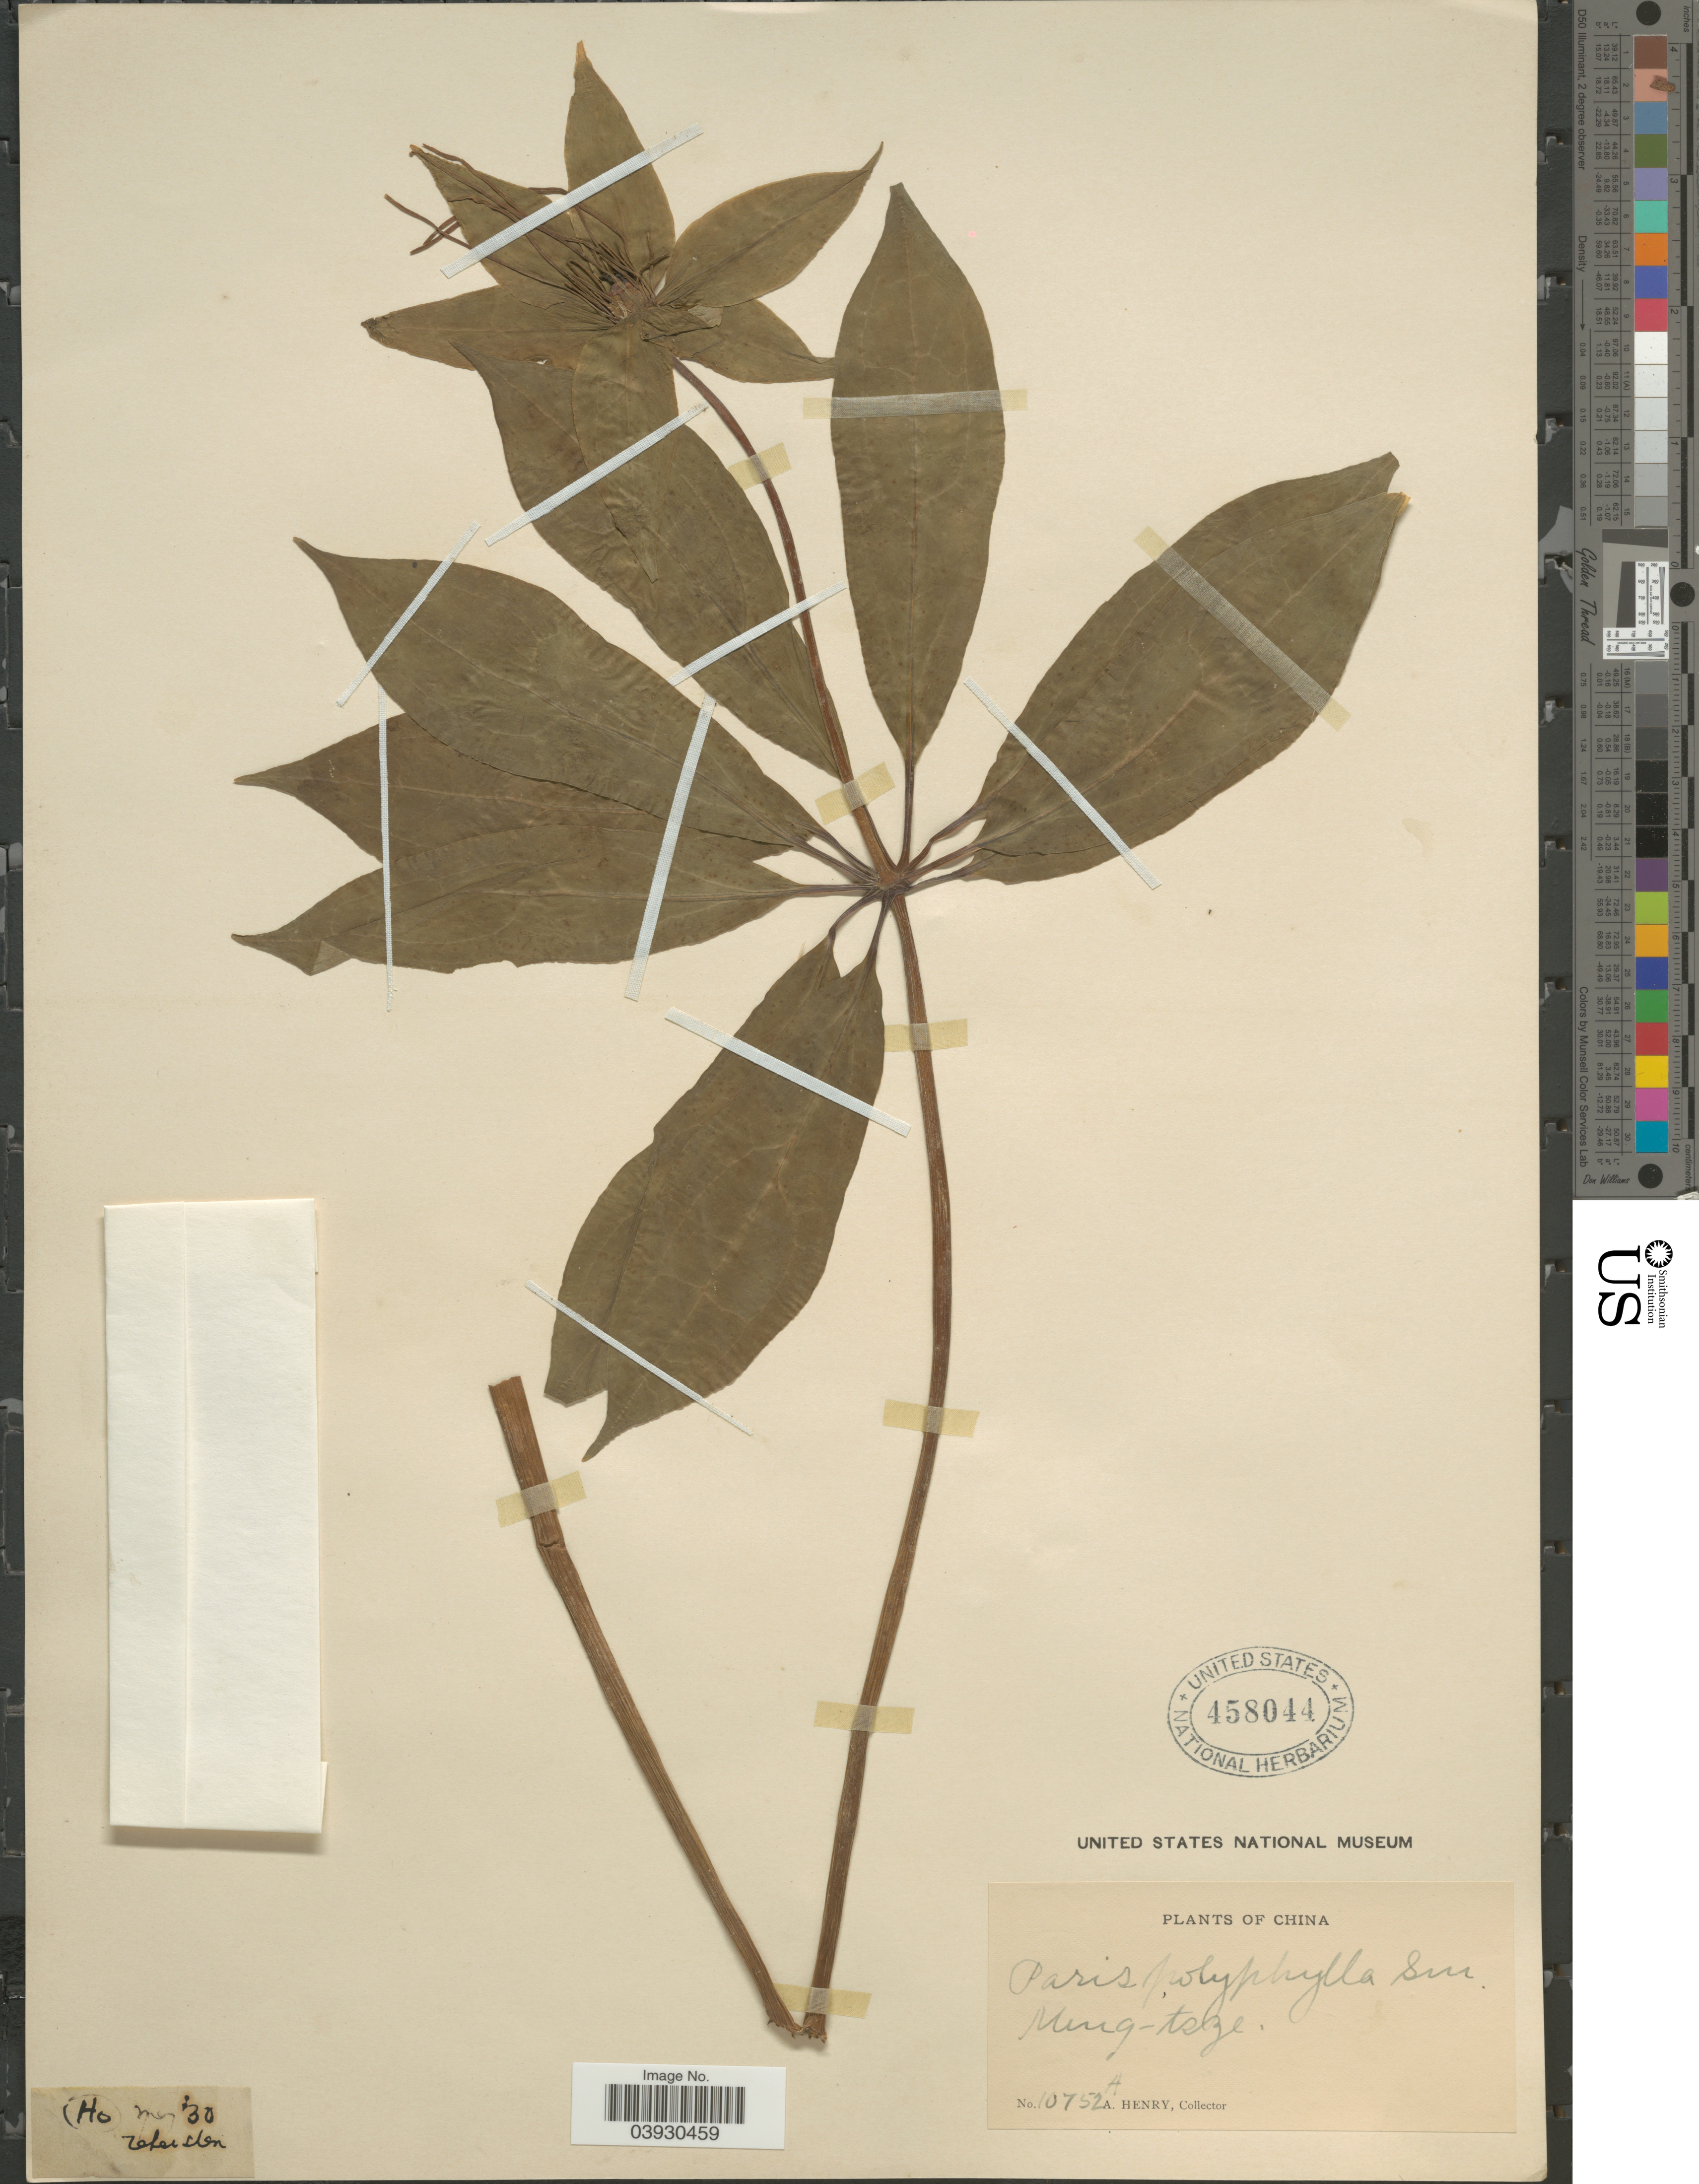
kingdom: Plantae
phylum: Tracheophyta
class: Liliopsida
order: Liliales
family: Melanthiaceae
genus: Paris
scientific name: Paris polyphylla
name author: Sm.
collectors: A. Henry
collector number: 10752 A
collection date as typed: Transcribed d/m/y: /5/30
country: China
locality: Meng-tsze.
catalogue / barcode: US 458044